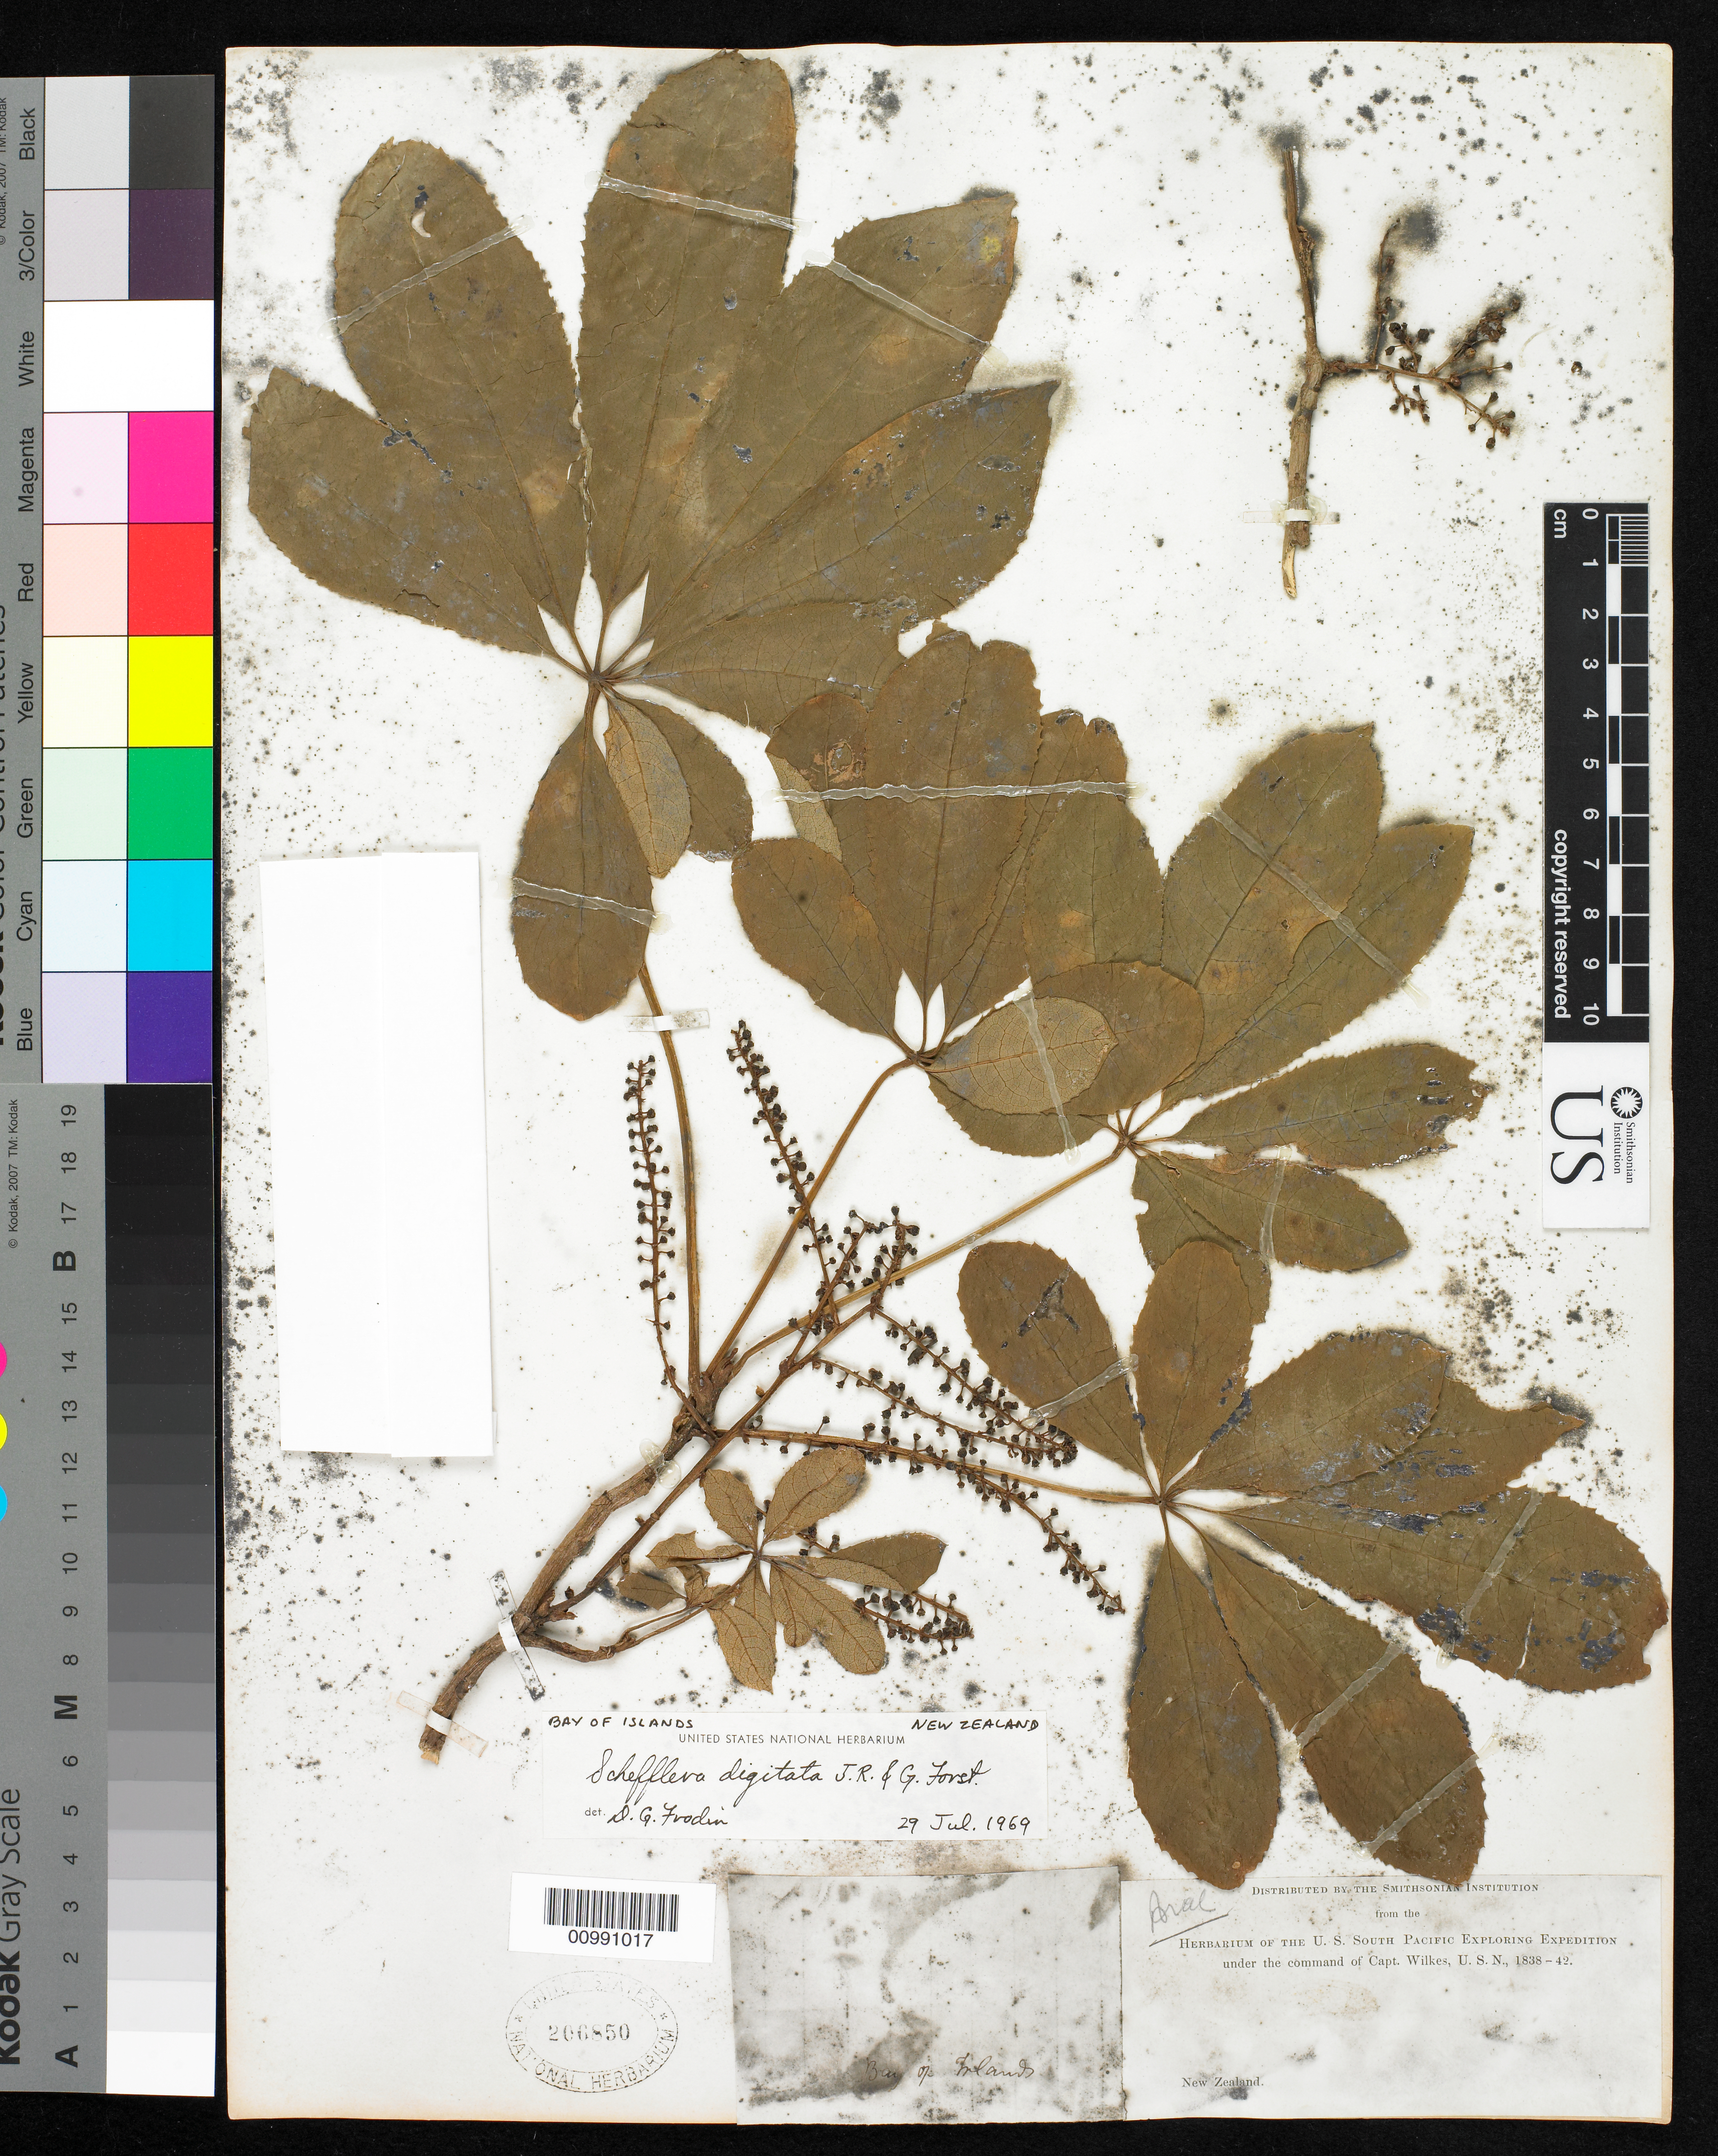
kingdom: Plantae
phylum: Tracheophyta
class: Magnoliopsida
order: Apiales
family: Araliaceae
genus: Heptapleurum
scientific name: Heptapleurum insularum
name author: Seem.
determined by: Wagner, W. L., (BOT), Smithsonian Institution - National Museum of Natural History (UNITED STATES)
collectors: Wilkes Explor. Exped.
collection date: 1838/1842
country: New Zealand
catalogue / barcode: US 206850